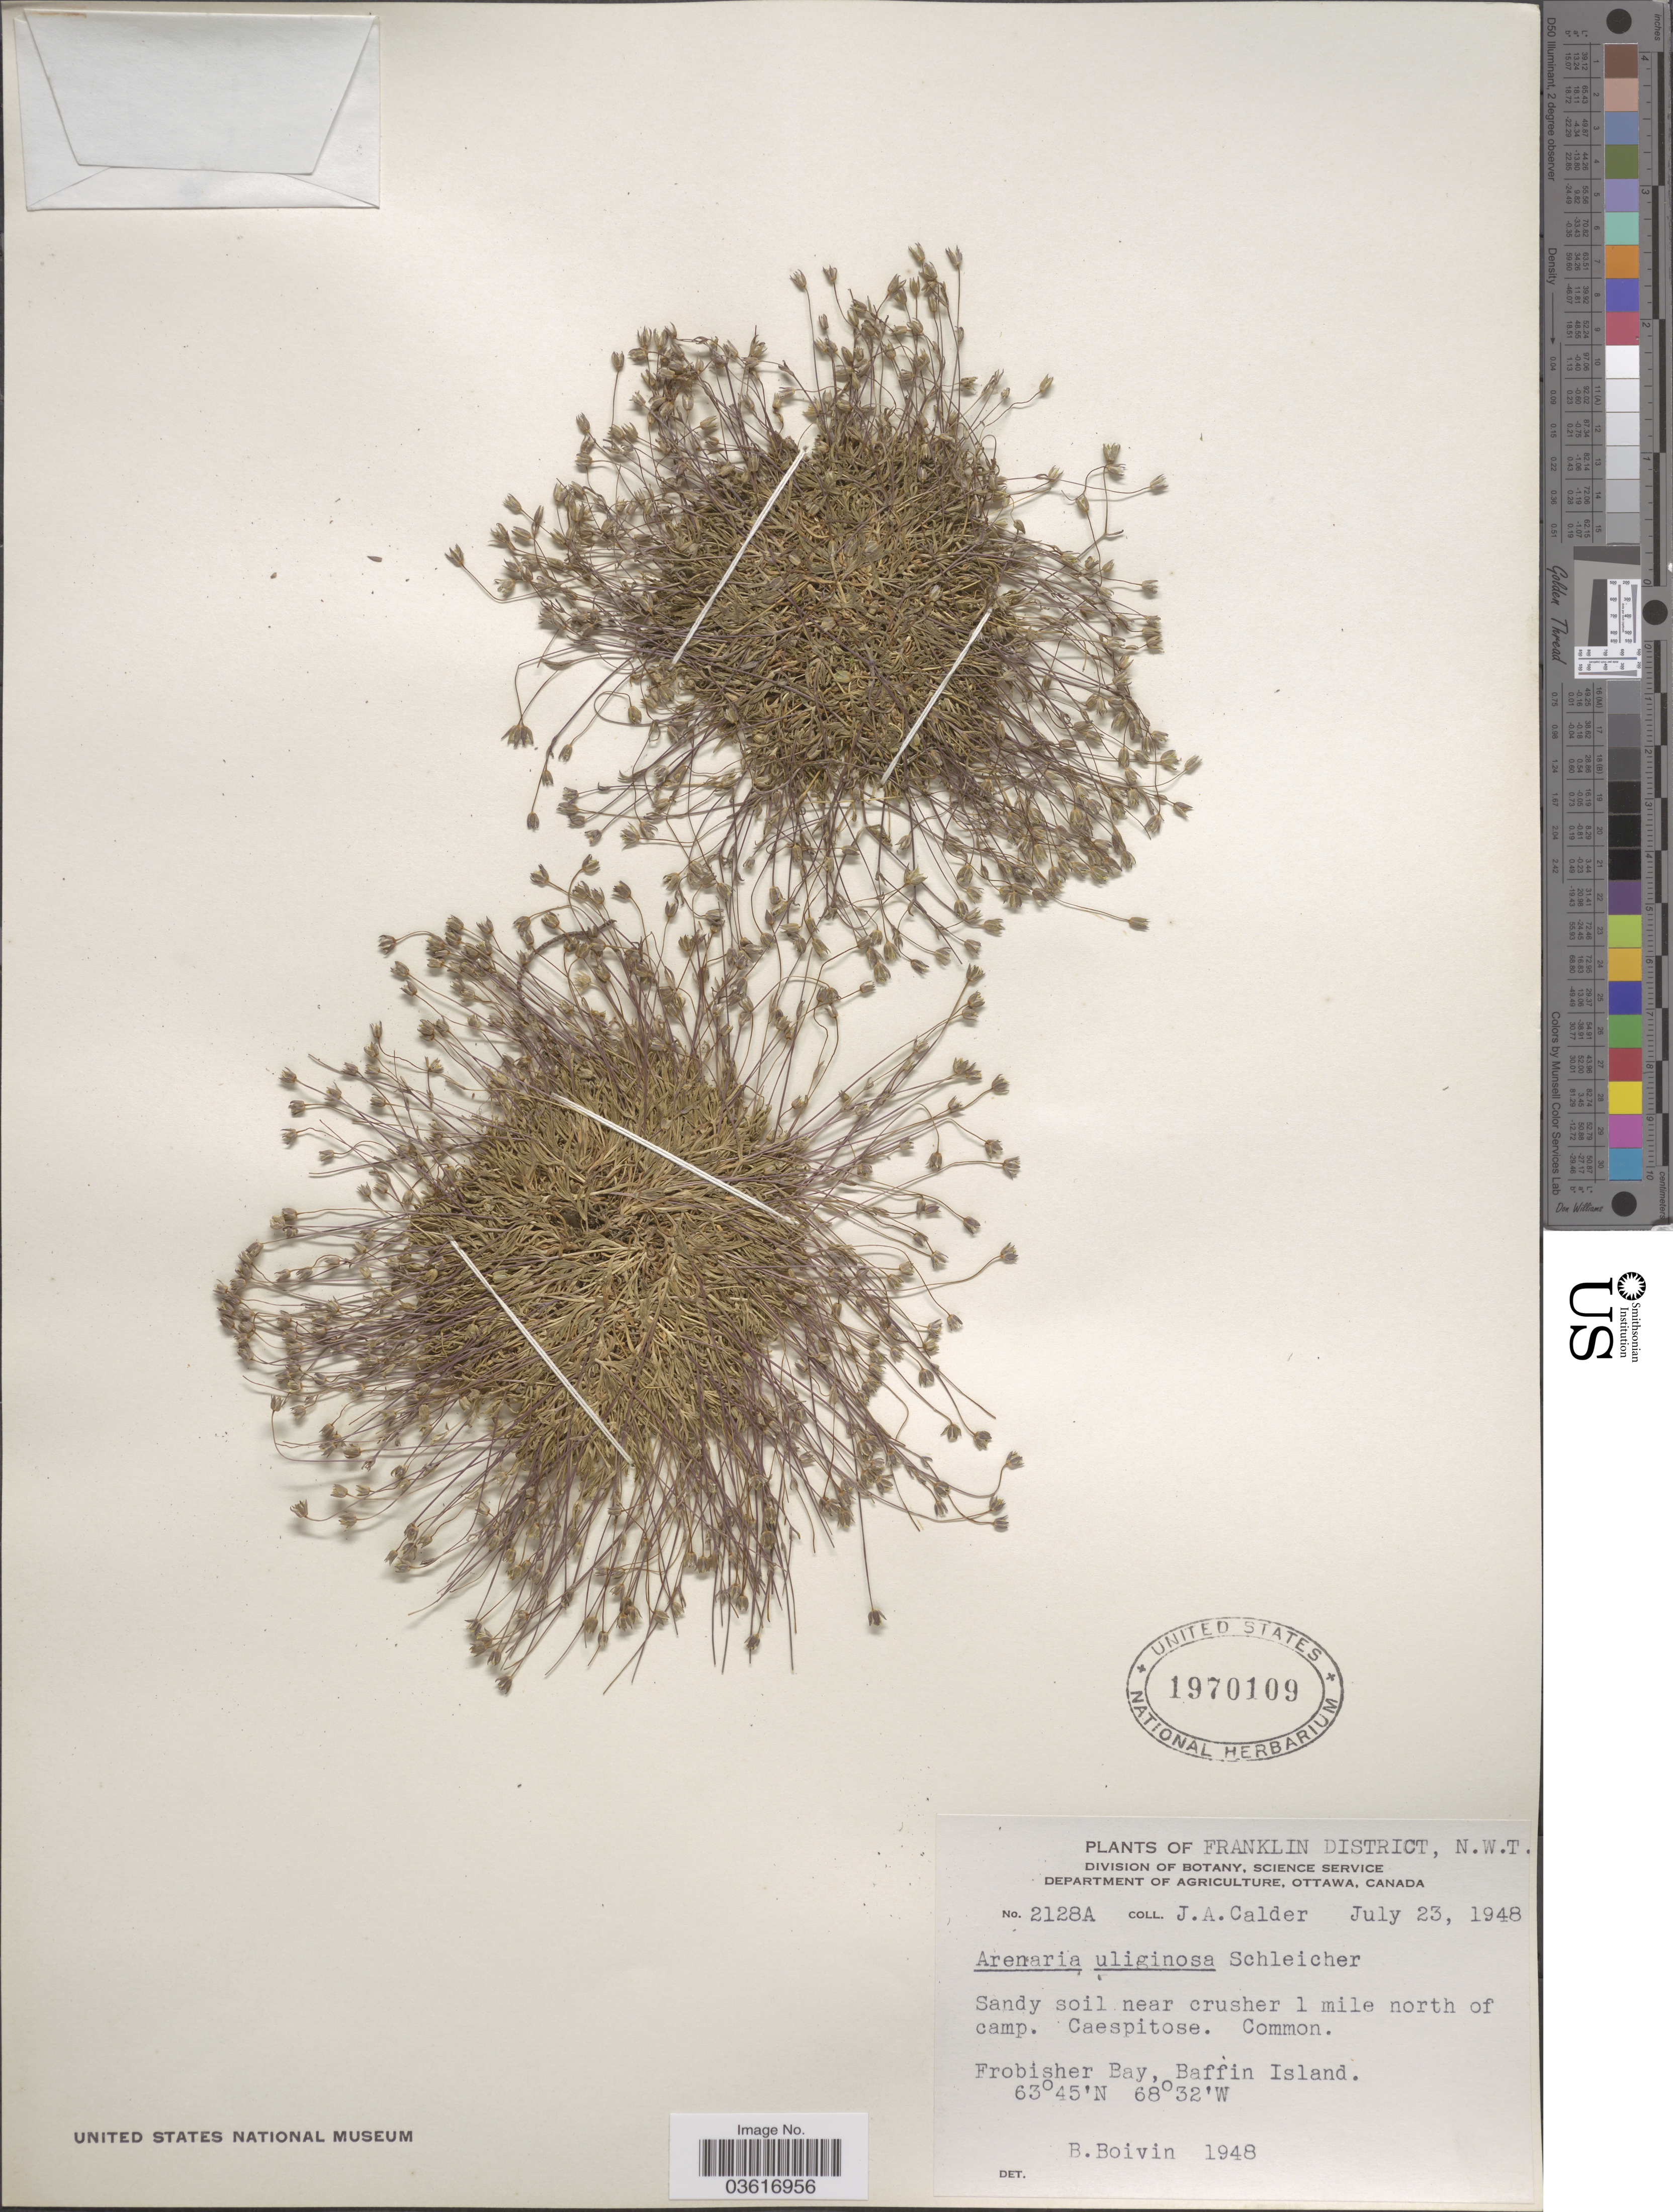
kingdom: Plantae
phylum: Tracheophyta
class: Magnoliopsida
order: Caryophyllales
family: Caryophyllaceae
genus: Minuartia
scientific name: Minuartia stricta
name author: (Sw.) Hiern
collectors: J. A. Calder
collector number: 2128A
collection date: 1948-07-23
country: Canada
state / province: Northwest Territories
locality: Franklin Disstrict. 1 mile north of camp. Frobisher Bay, Baffin Island.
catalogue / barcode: US 1970109